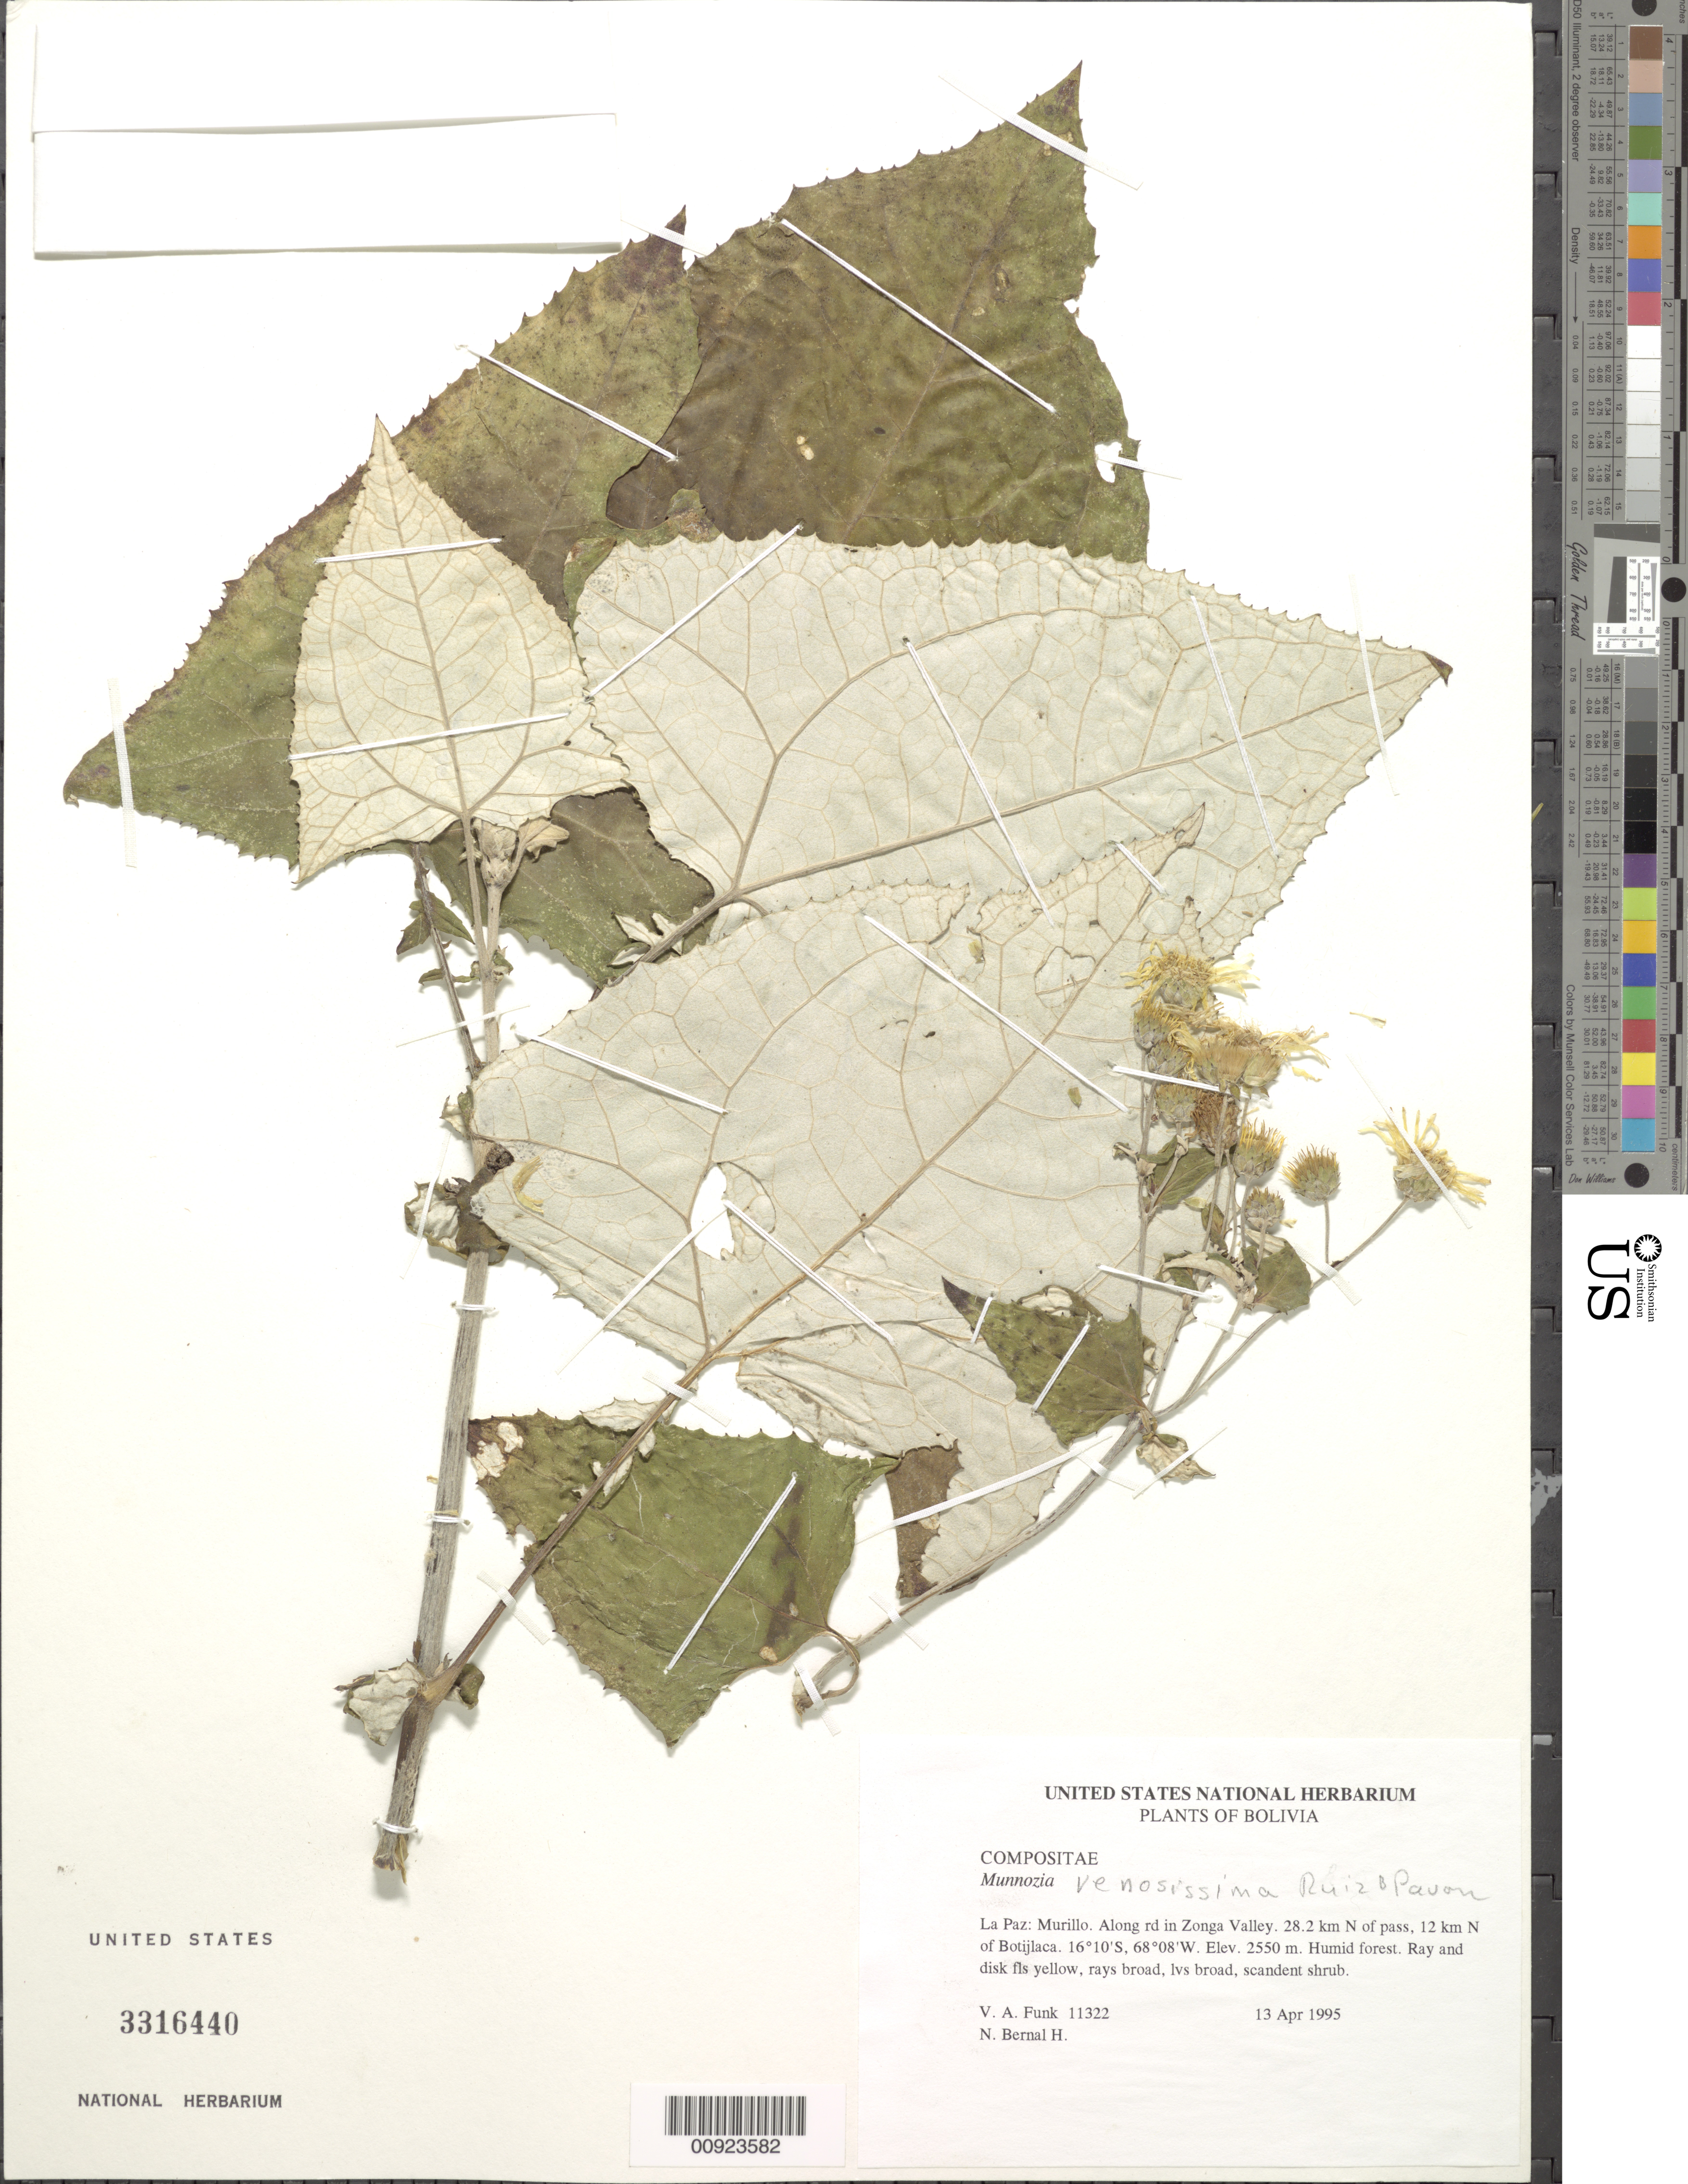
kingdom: Plantae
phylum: Tracheophyta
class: Magnoliopsida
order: Asterales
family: Asteraceae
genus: Munnozia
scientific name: Munnozia venosissima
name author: Ruiz & Pav.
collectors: V. Funk & N. Bernal H.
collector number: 11322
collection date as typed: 13 April 1995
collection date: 1995-04-13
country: Bolivia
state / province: La Paz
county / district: Murillo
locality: Zonga Valley, along road 28.2 km N of pass, 12 km N of Botijlaca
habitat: Humid forest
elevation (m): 2550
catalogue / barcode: US 3316440